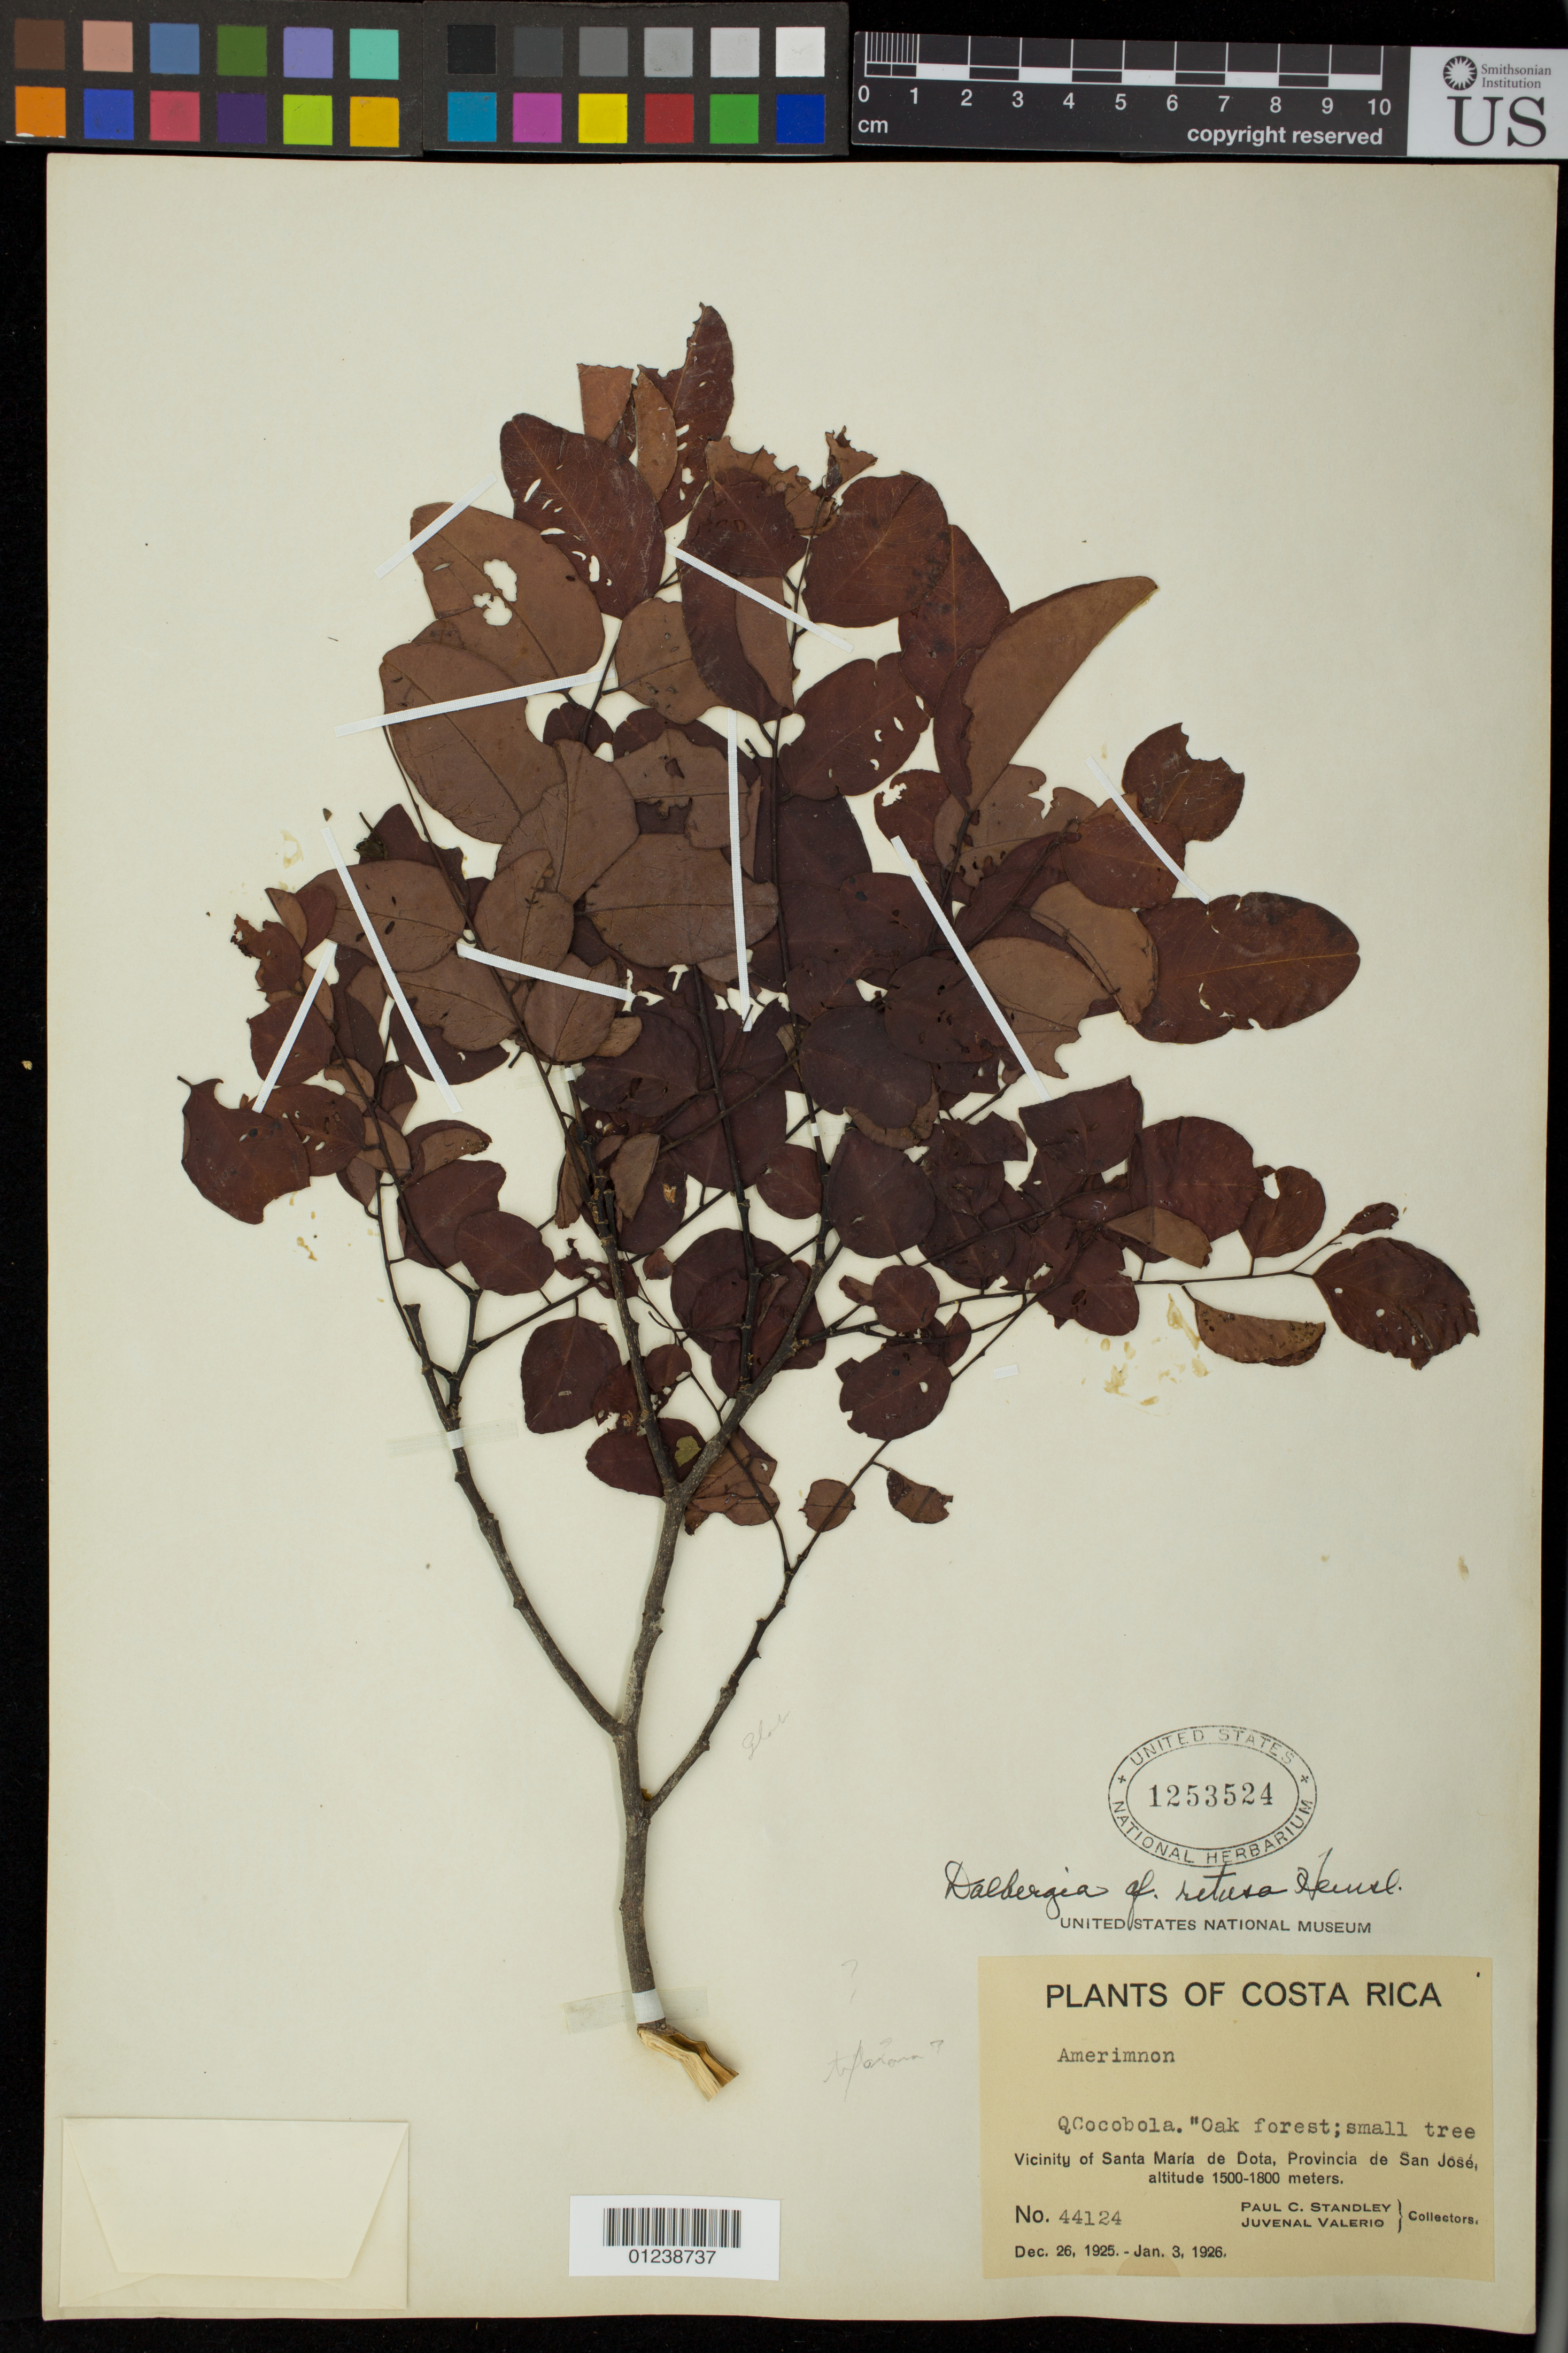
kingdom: Plantae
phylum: Tracheophyta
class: Magnoliopsida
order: Fabales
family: Fabaceae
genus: Dalbergia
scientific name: Dalbergia retusa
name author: Hemsl.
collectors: P. C. Standley & J. Valerio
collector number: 44124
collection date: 1925-12-26/1926-01-03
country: Costa Rica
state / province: San Jose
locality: Vicinity of Santa Maria de Dota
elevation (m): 1500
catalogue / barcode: US 1253524